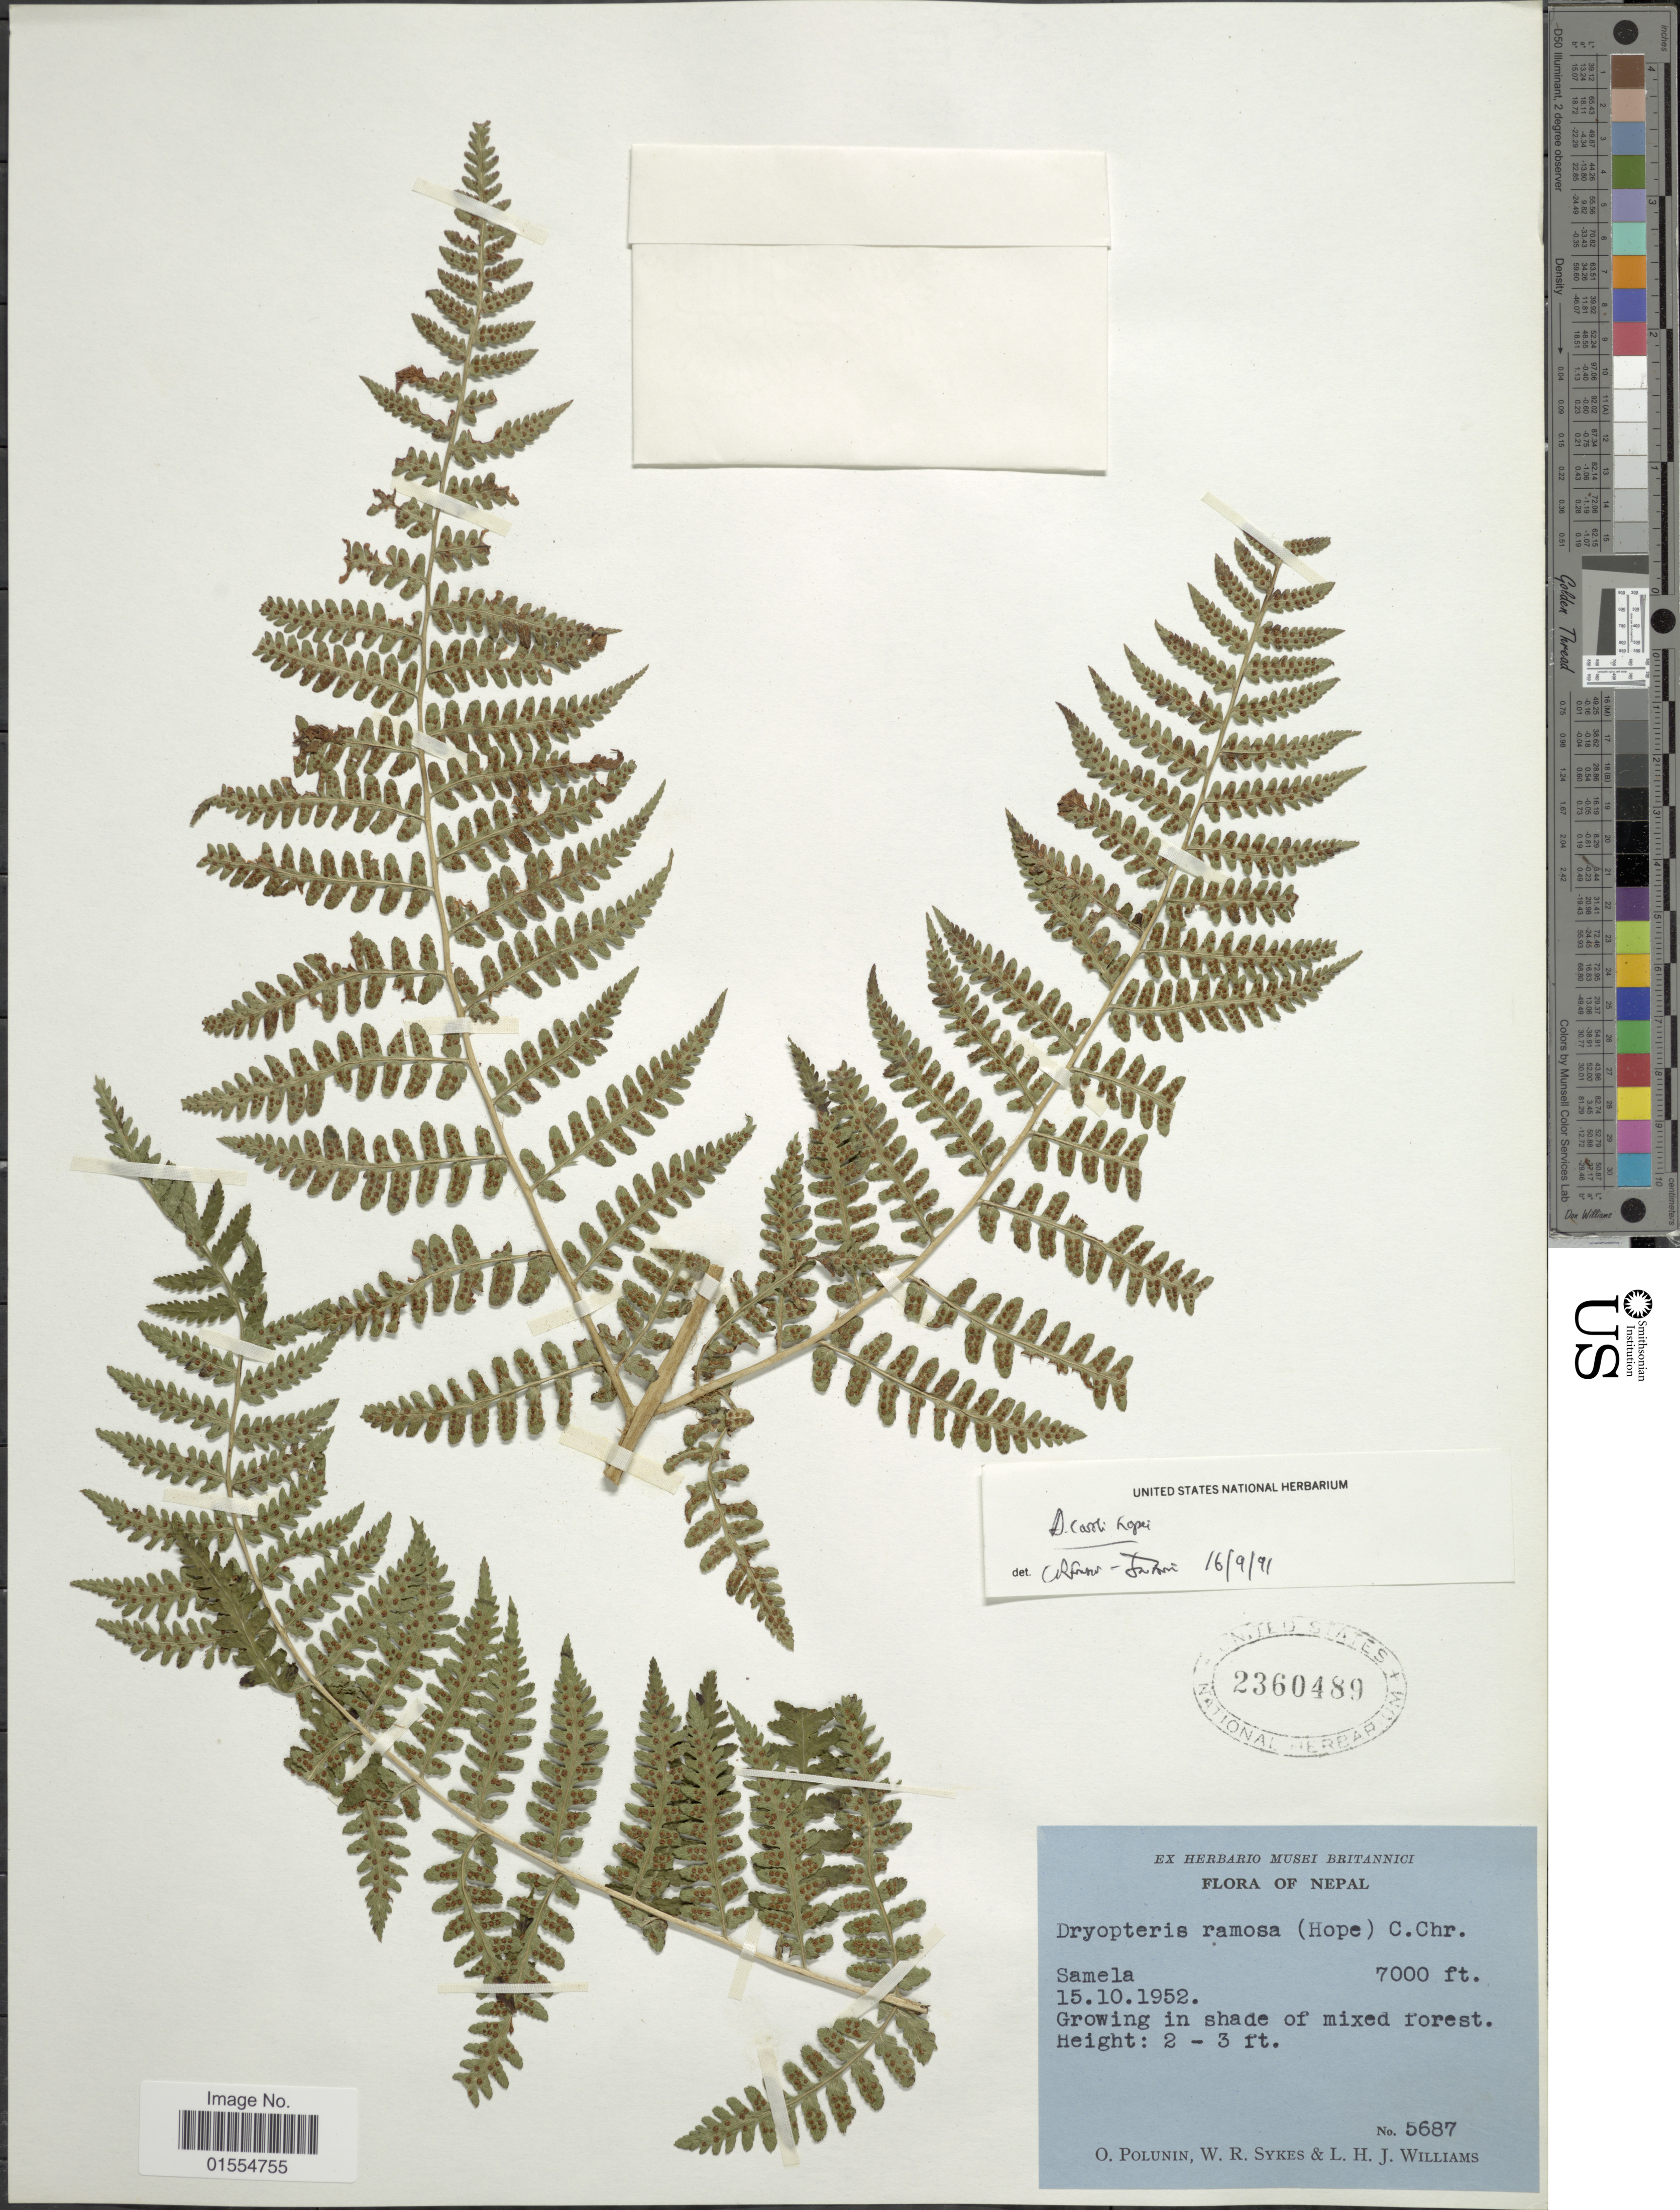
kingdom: Plantae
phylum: Tracheophyta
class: Polypodiopsida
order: Polypodiales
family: Dryopteridaceae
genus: Dryopteris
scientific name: Dryopteris ramosa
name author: (C. Hope) C. Chr.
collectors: O. V. Polunin, W. R. Sykes & L. H. J. Williams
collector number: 5687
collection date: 1952-10-15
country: Nepal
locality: Nepal, Samela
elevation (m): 2134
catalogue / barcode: US 2360489